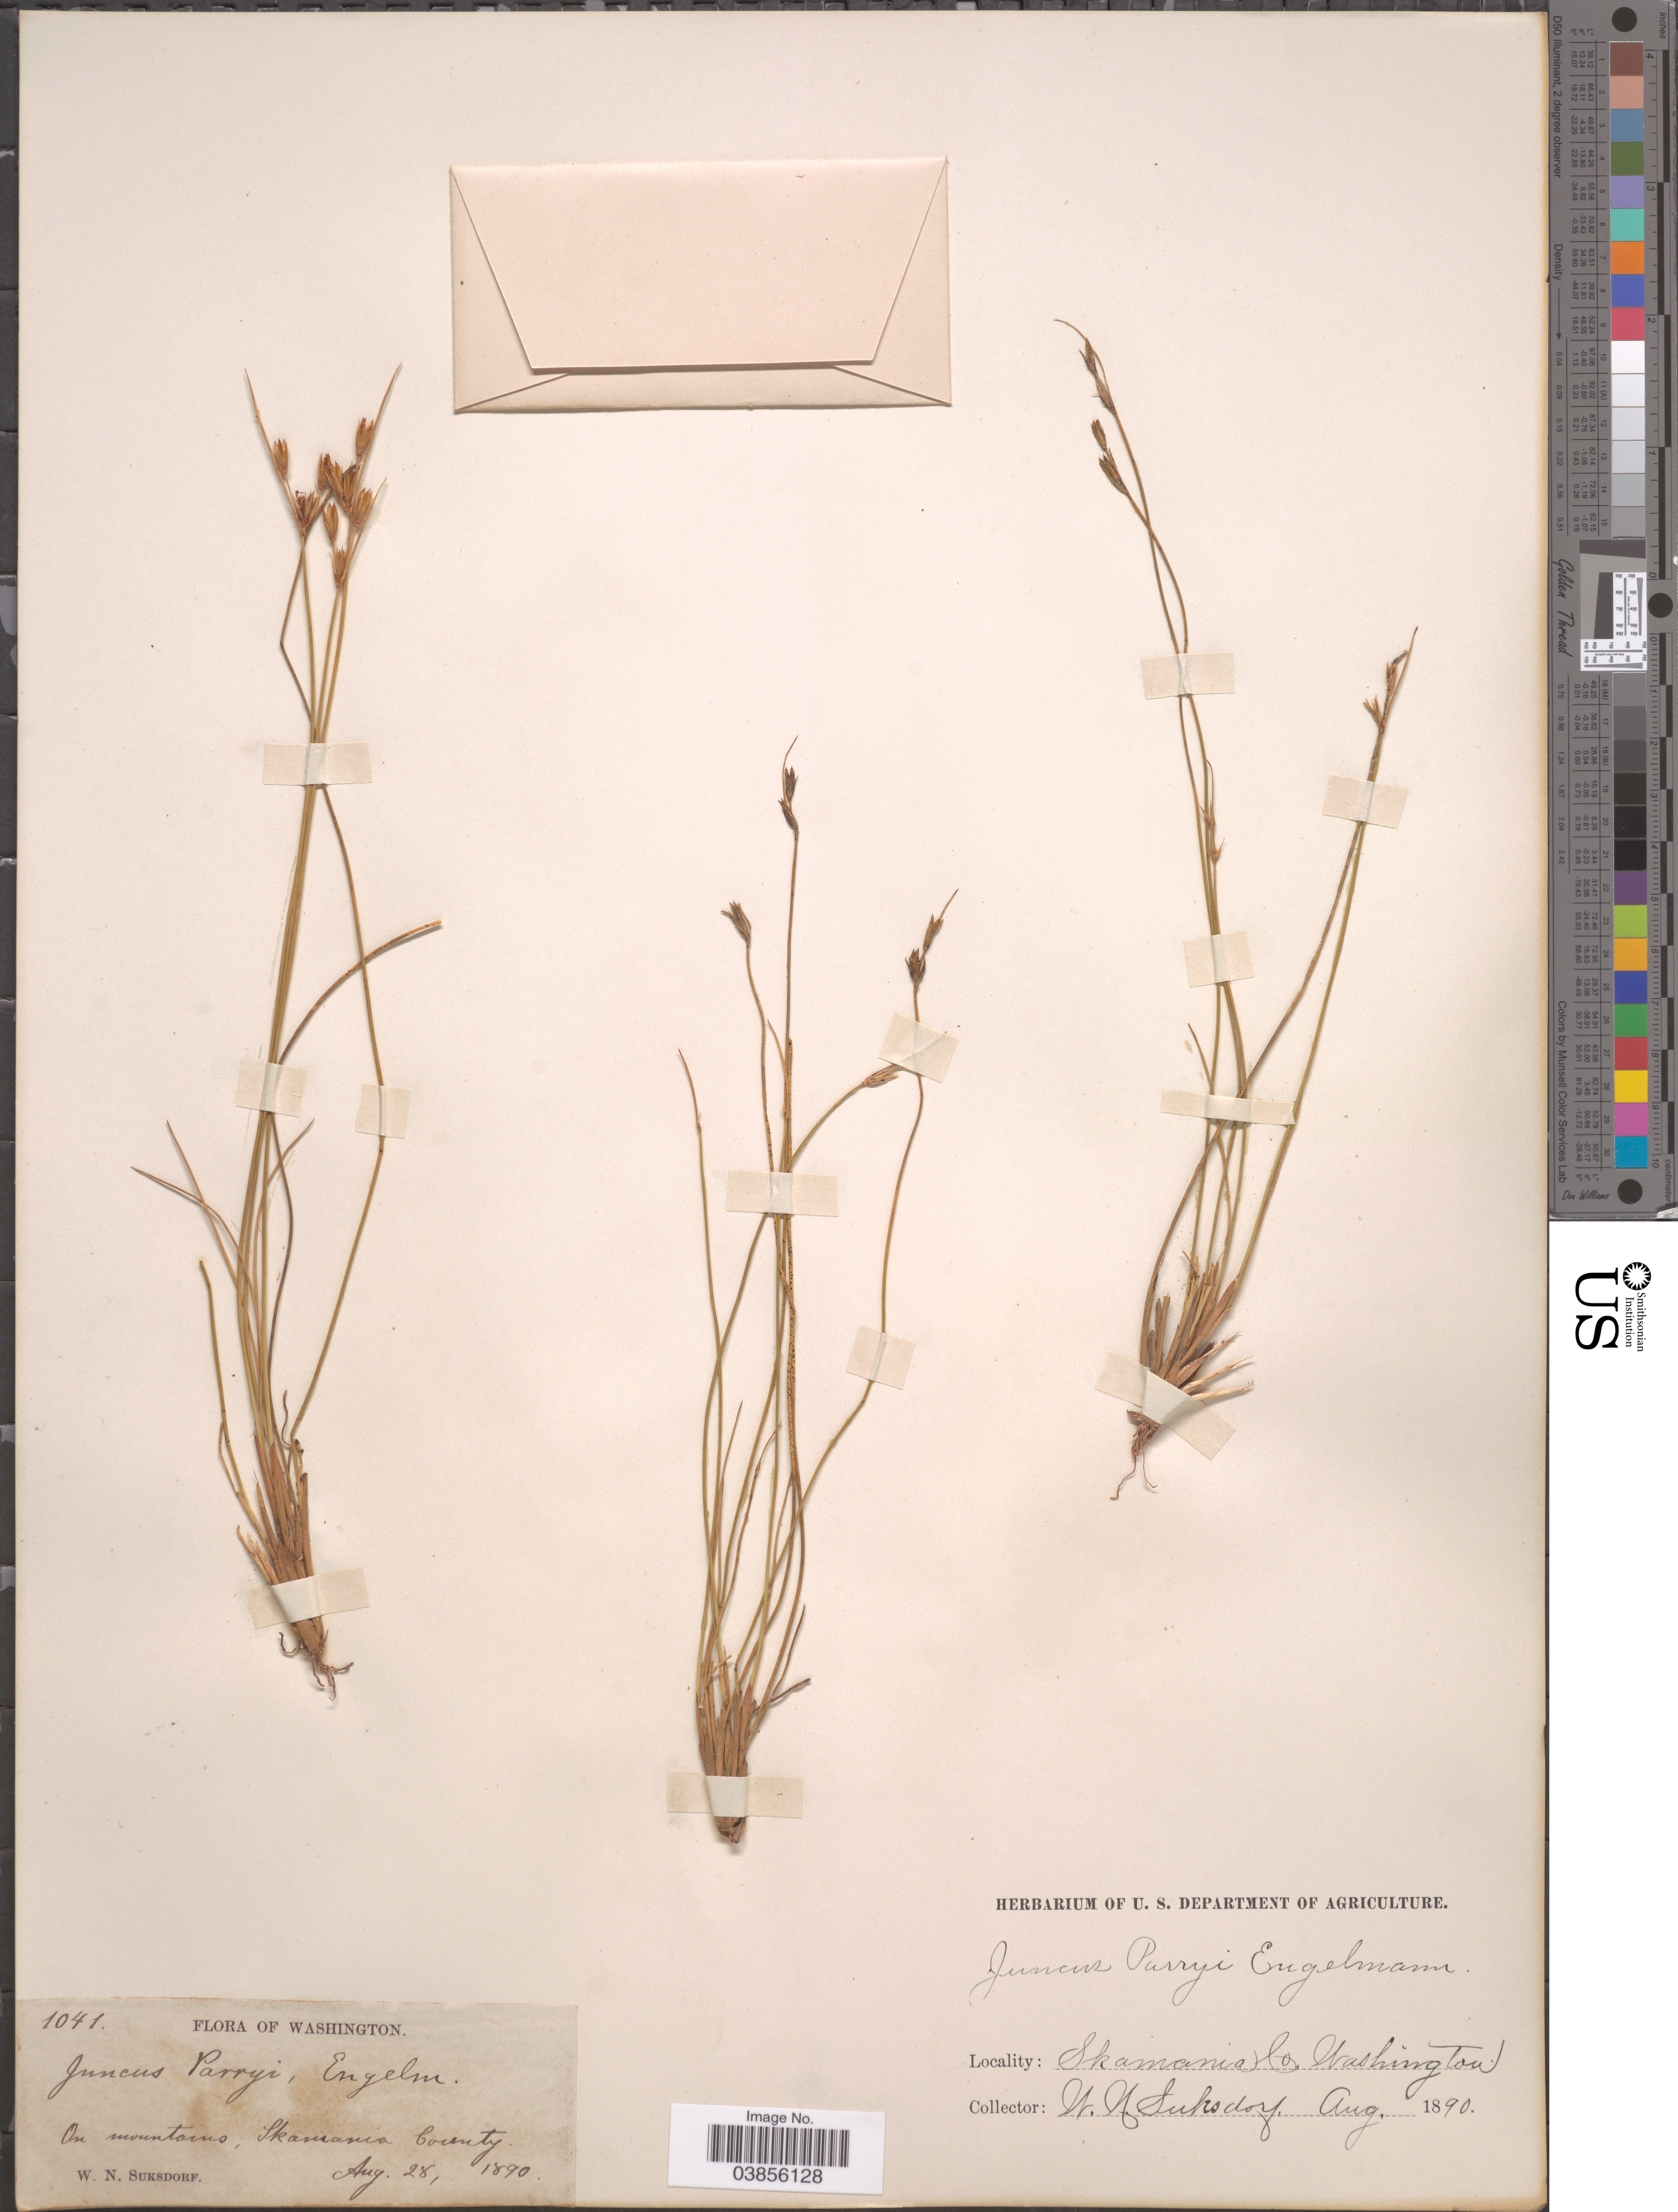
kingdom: Plantae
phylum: Tracheophyta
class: Liliopsida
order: Poales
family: Juncaceae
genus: Juncus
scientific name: Juncus parryi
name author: Engelm.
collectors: W. N. Suksdorf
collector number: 1041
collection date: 1890-08-28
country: United States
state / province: Washington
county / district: Skamania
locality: Skamania Co.